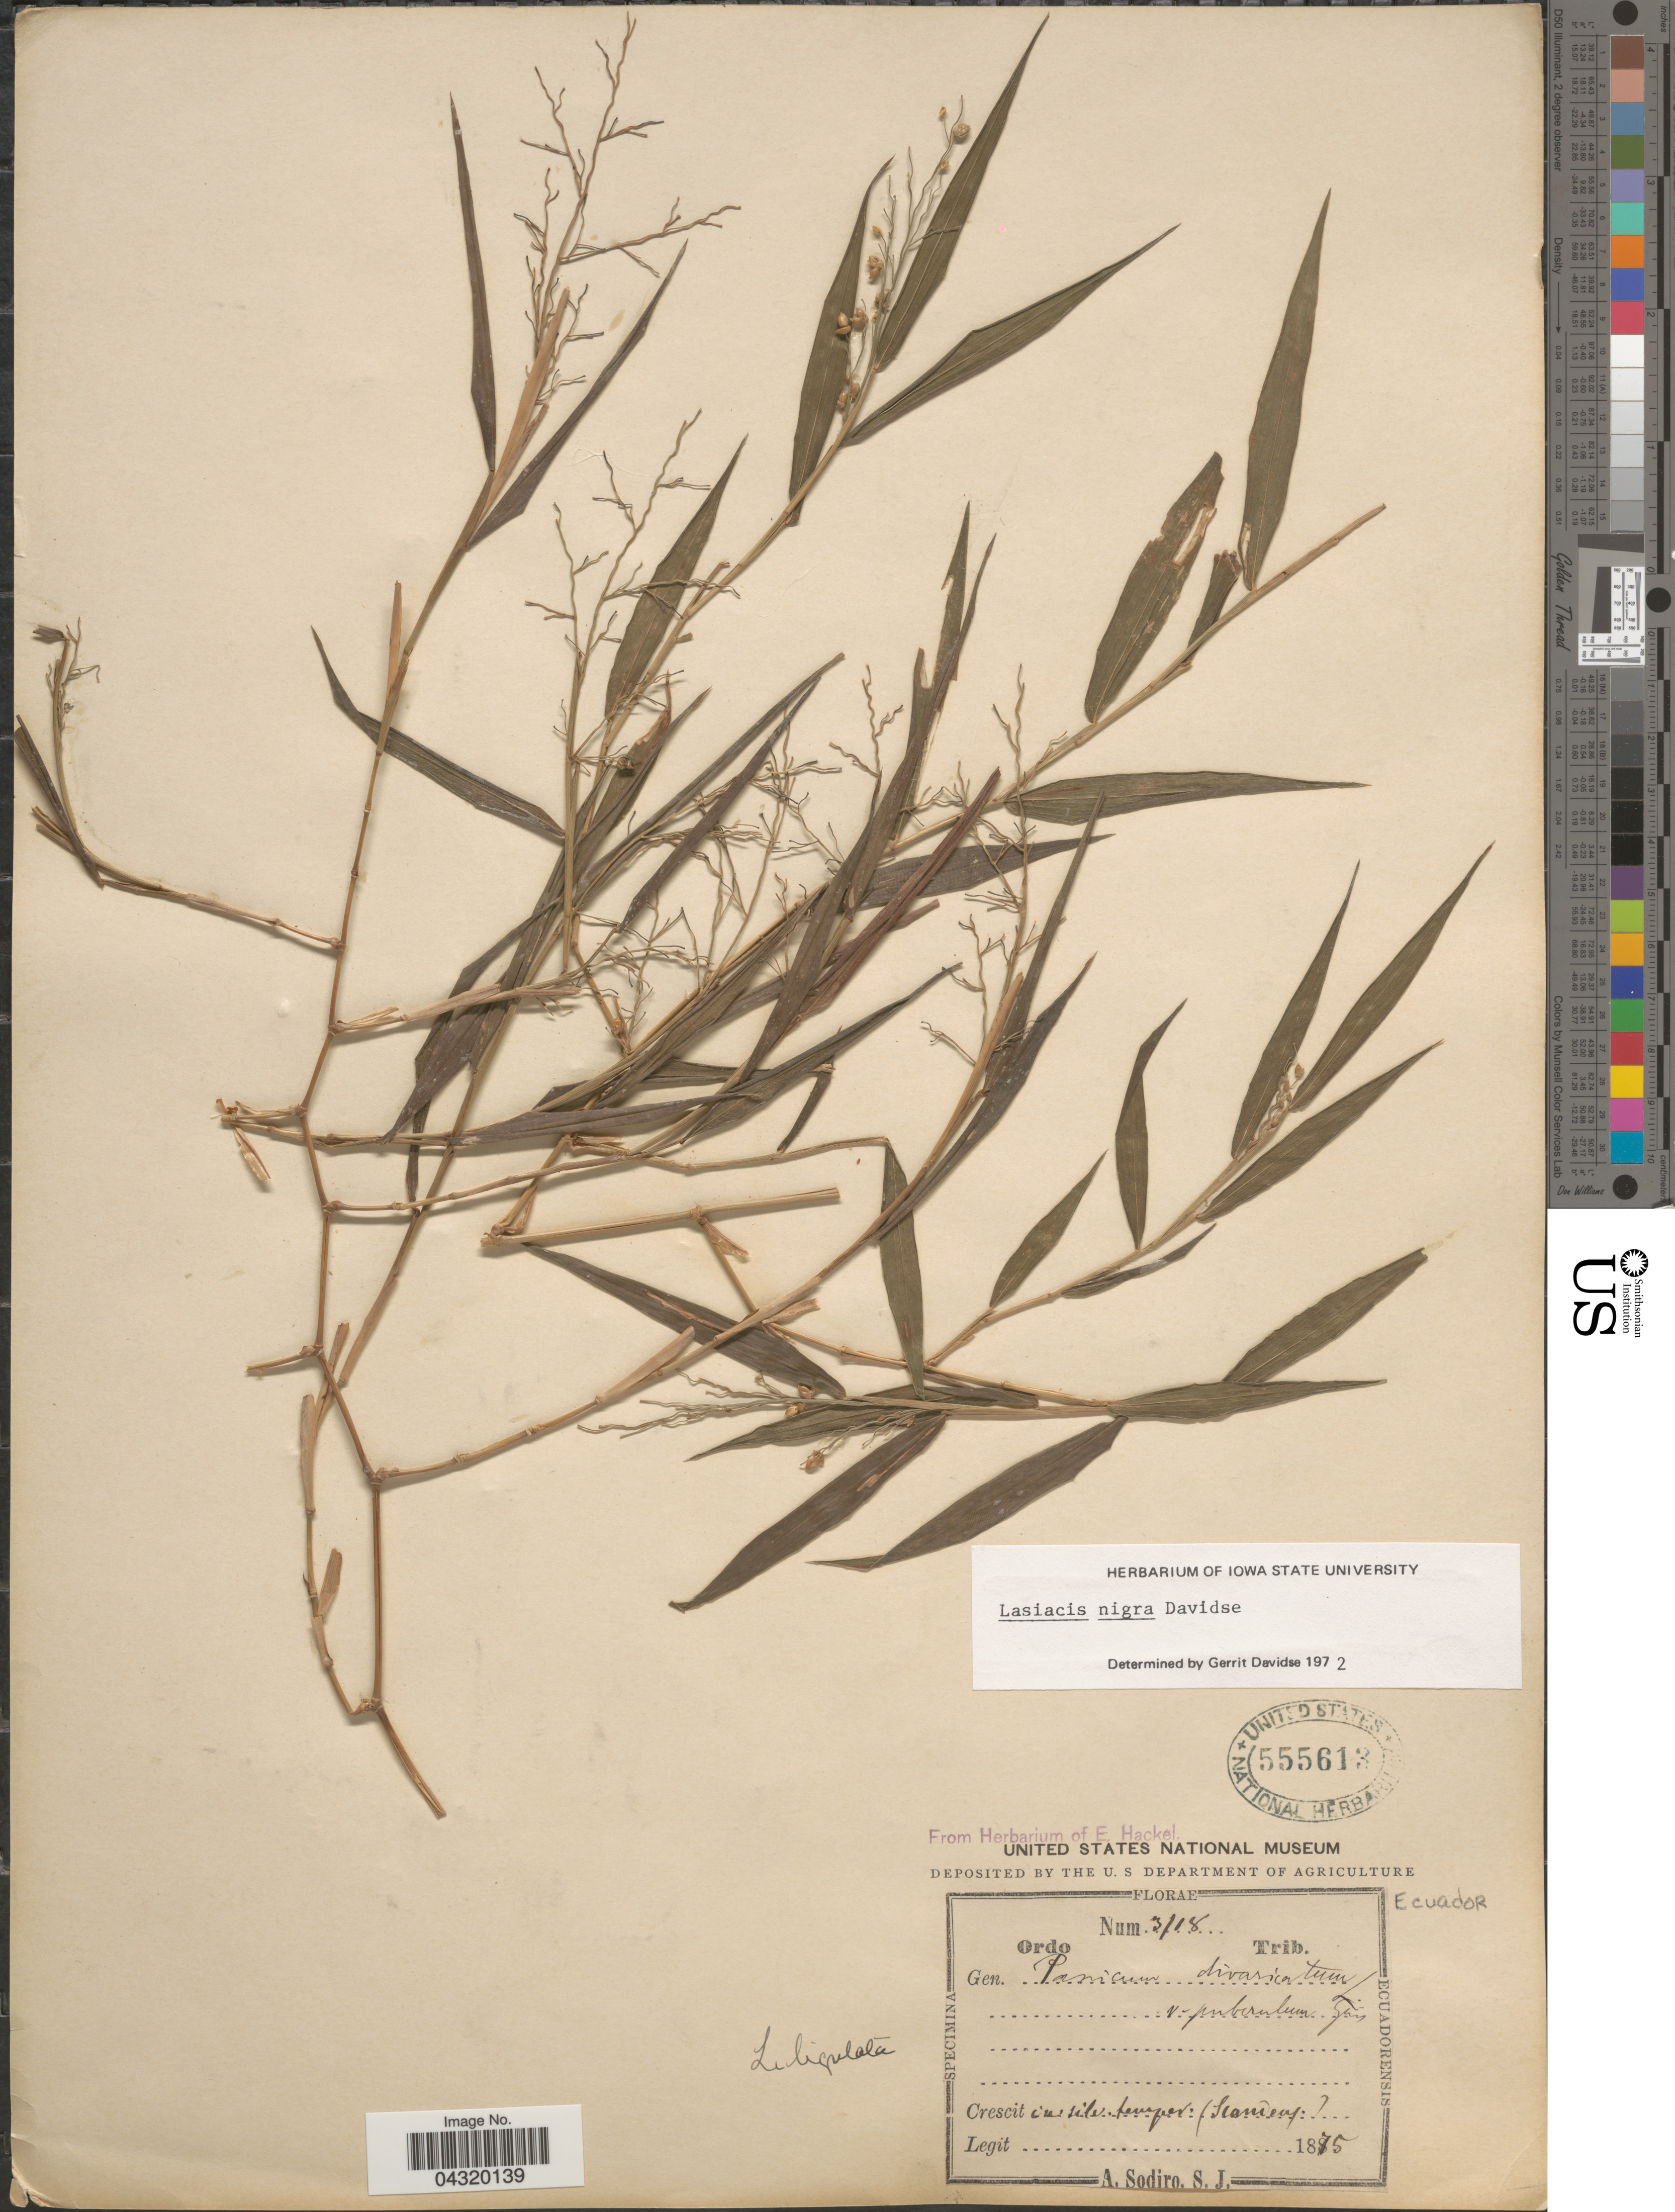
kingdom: Plantae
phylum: Tracheophyta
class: Liliopsida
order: Poales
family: Poaceae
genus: Lasiacis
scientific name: Lasiacis nigra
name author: Davidse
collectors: A. Sodiro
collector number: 3718*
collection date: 1875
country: Ecuador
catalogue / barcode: US 555613